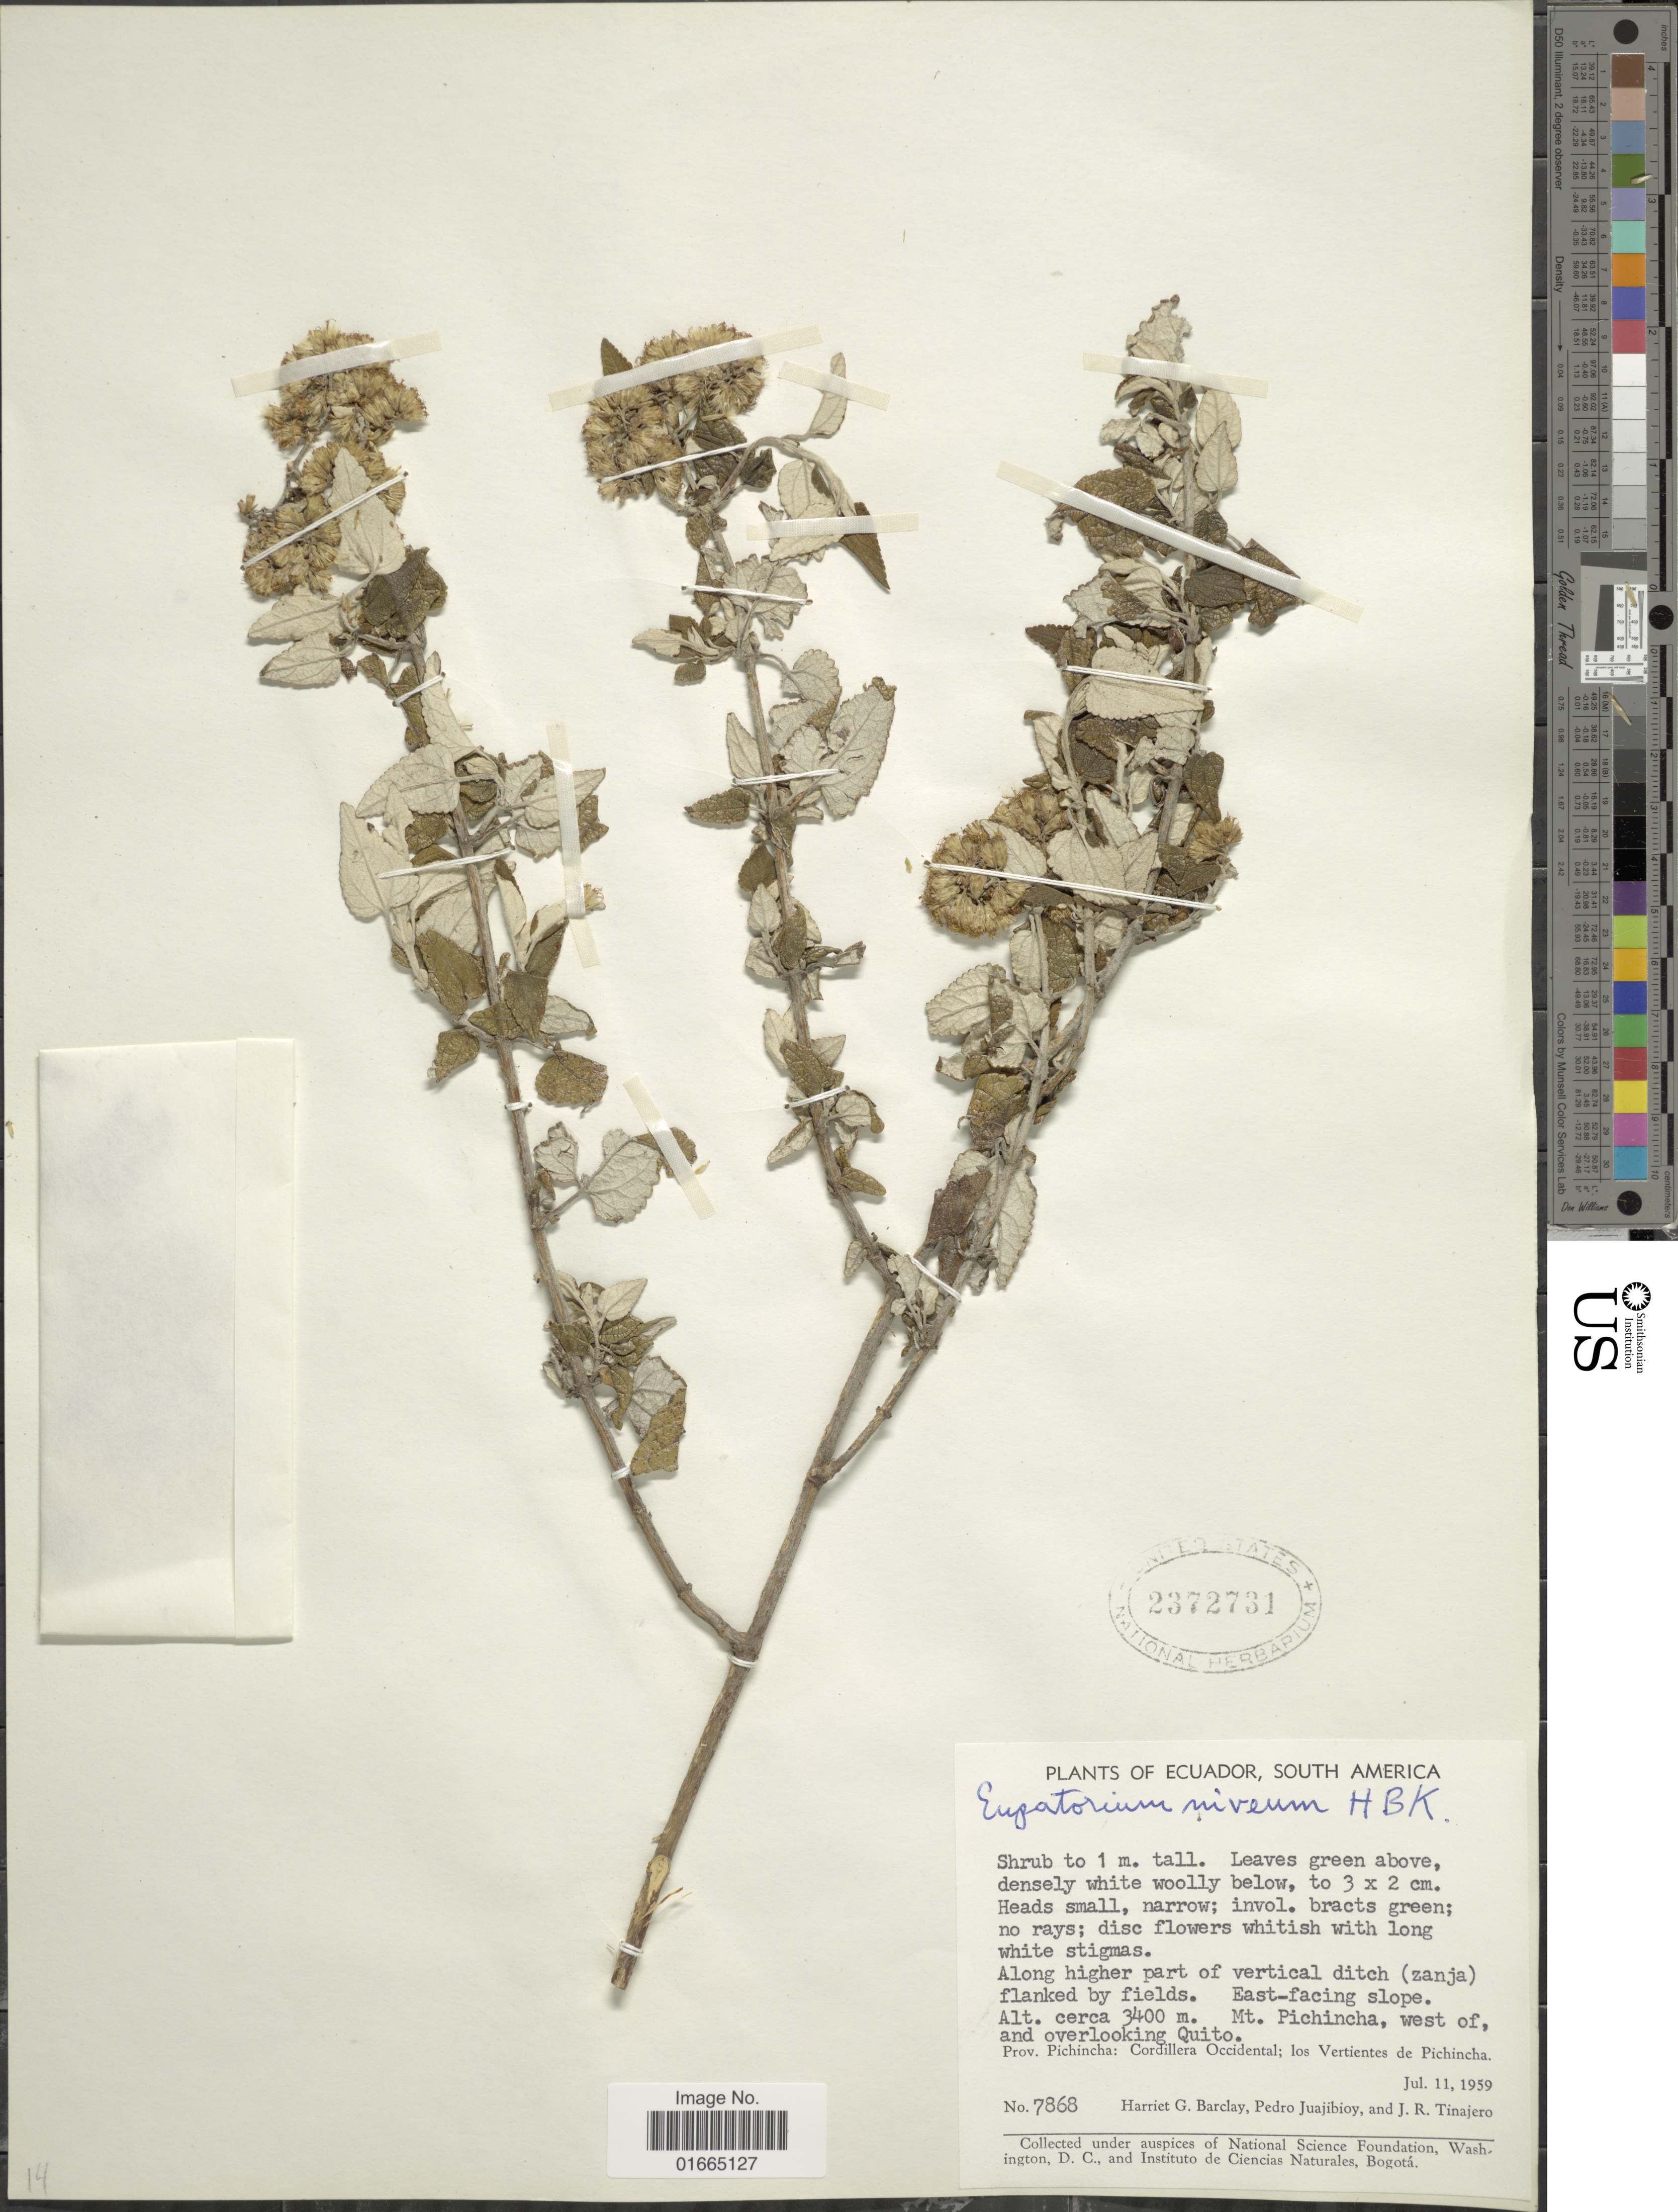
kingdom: Plantae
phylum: Tracheophyta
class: Magnoliopsida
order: Asterales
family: Asteraceae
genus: Cronquistianthus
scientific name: Cronquistianthus niveus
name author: (Kunth) R.M. King & H. Rob.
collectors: H. G. Barclay, P. Juajibioy & J. Tinajero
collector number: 7868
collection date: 1959-07-11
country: Ecuador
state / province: Pichincha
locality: Mt. Pichincha, west of and overlooking Quito. Prov. Pichincha: Cordillera Occidental; los Vertientes de Pichincha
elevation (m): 3400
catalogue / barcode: US 2372731